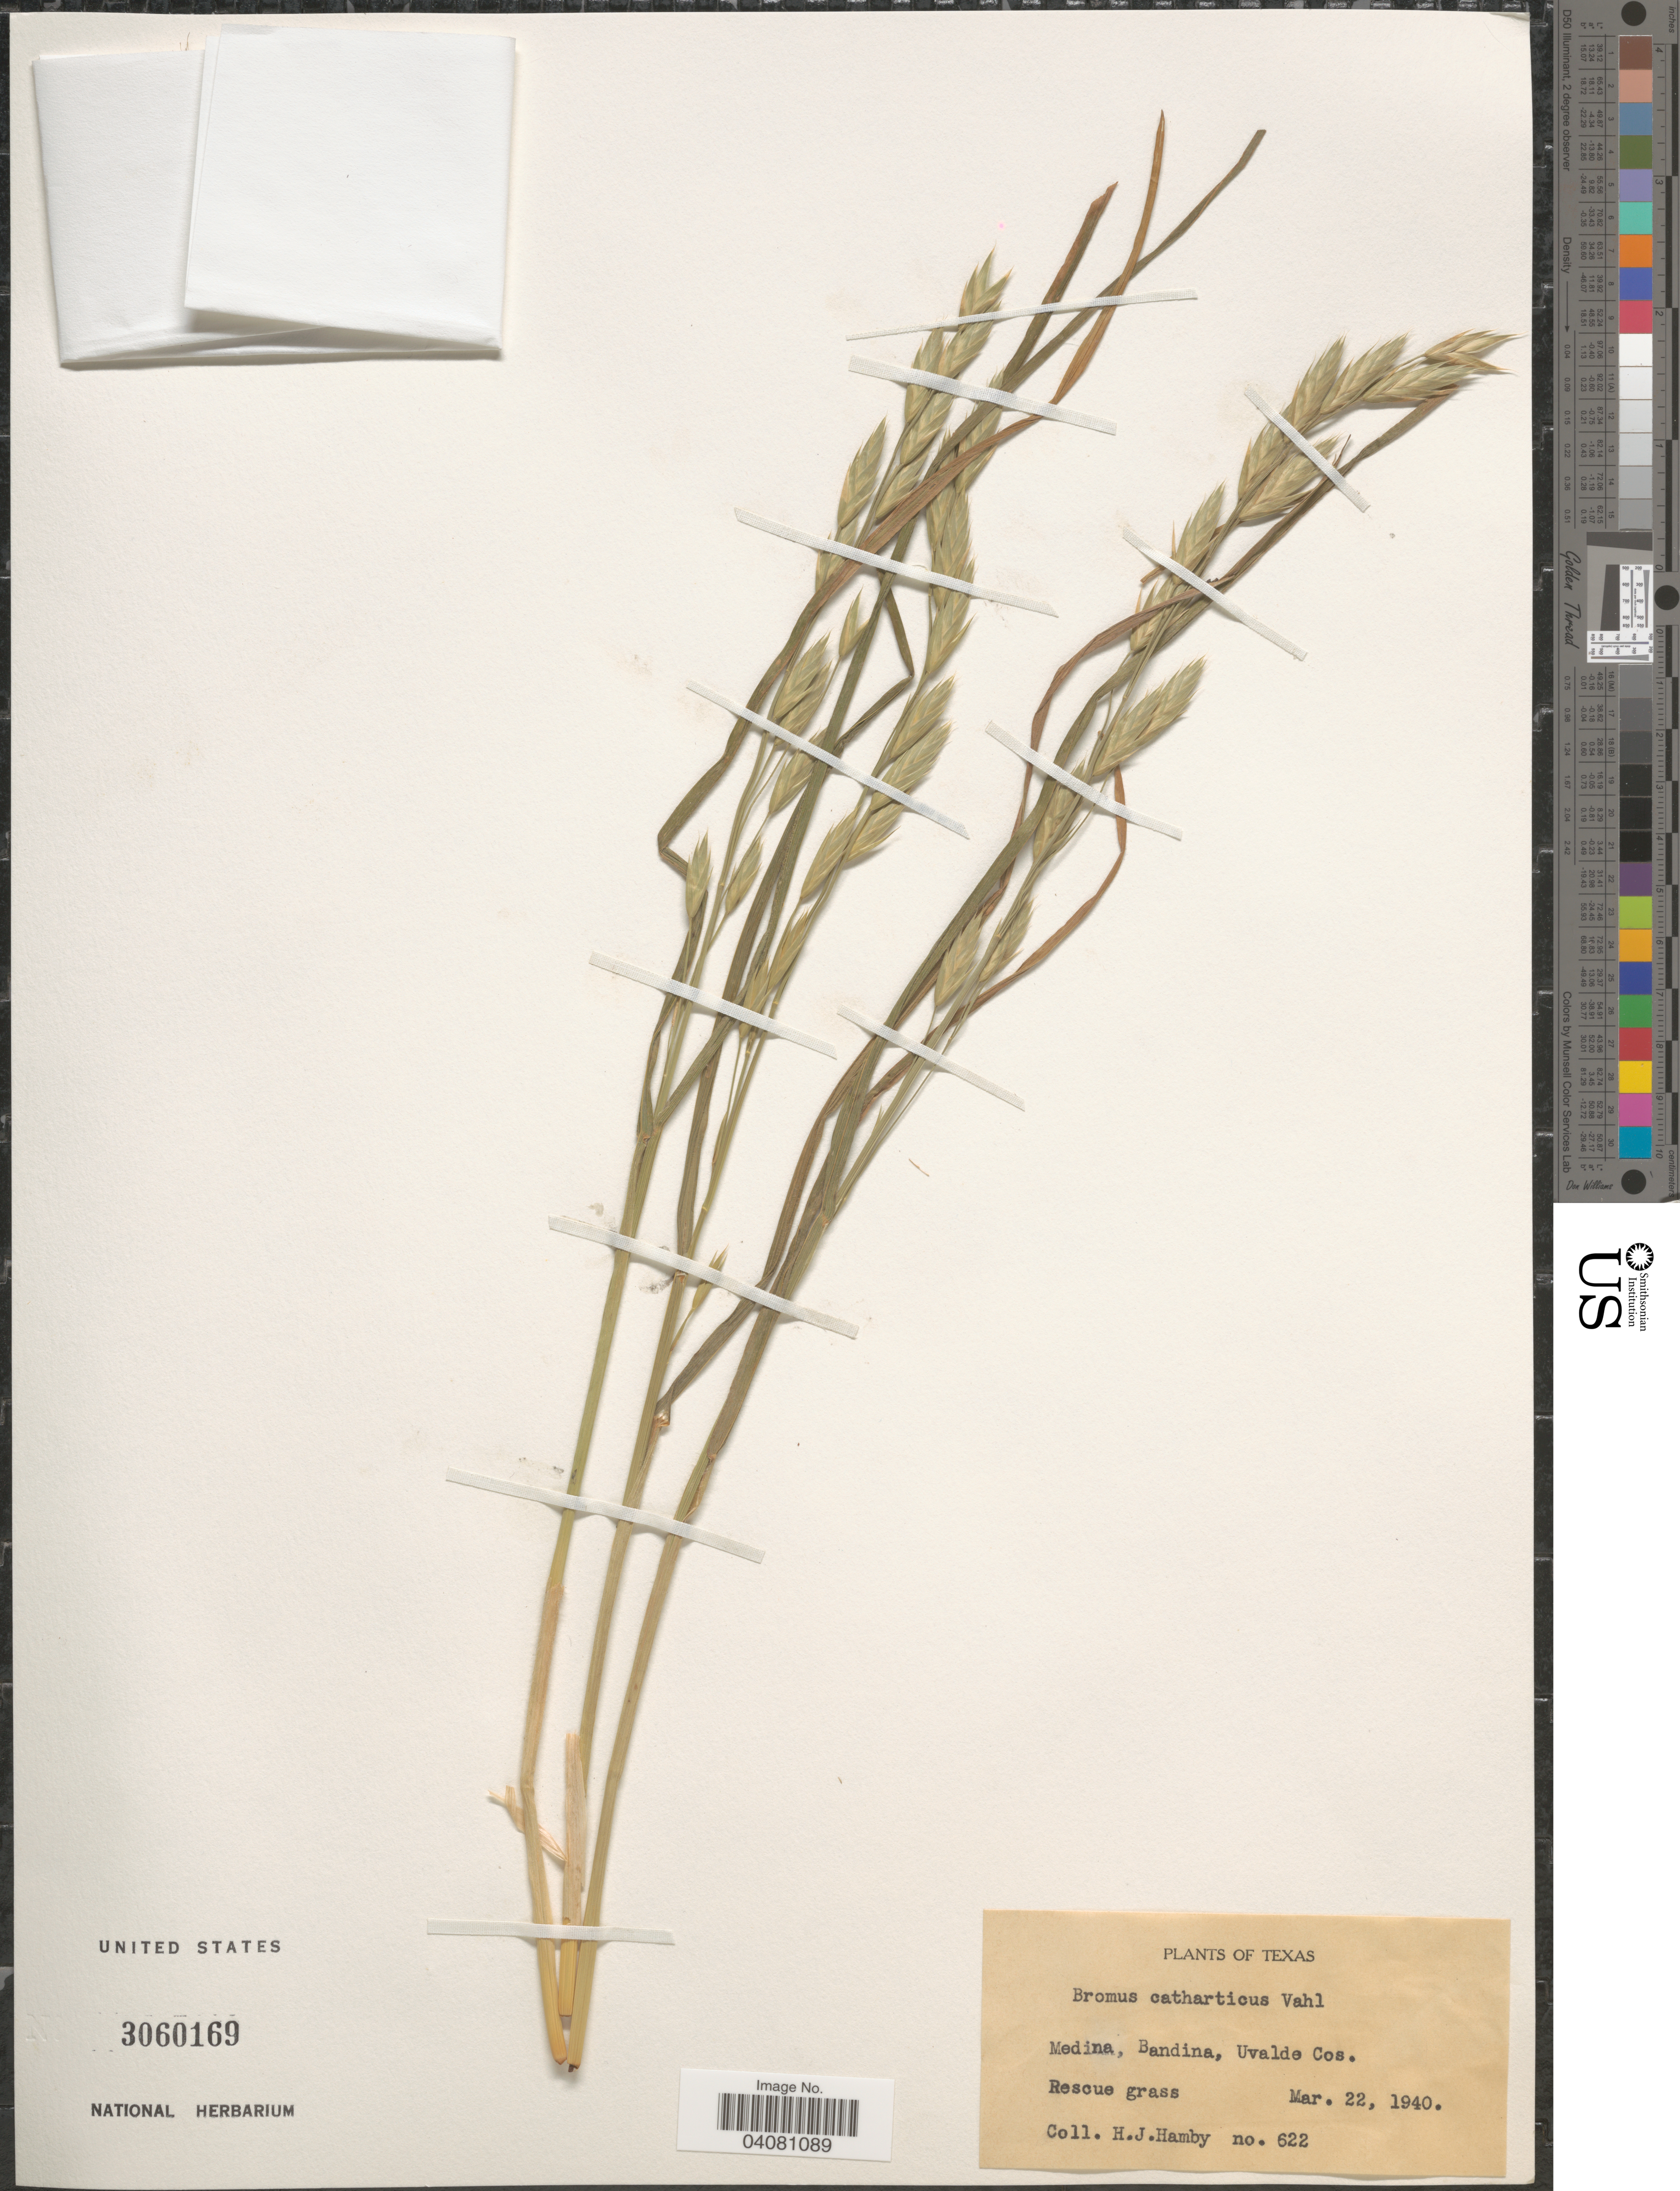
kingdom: Plantae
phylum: Tracheophyta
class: Liliopsida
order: Poales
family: Poaceae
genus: Bromus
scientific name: Bromus carinatus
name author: Hook. & Arn.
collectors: H. Hamby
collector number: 622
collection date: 1940-03-22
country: United States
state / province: Texas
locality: Medina, Bandina, Uvalde Cos.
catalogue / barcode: US 3060169